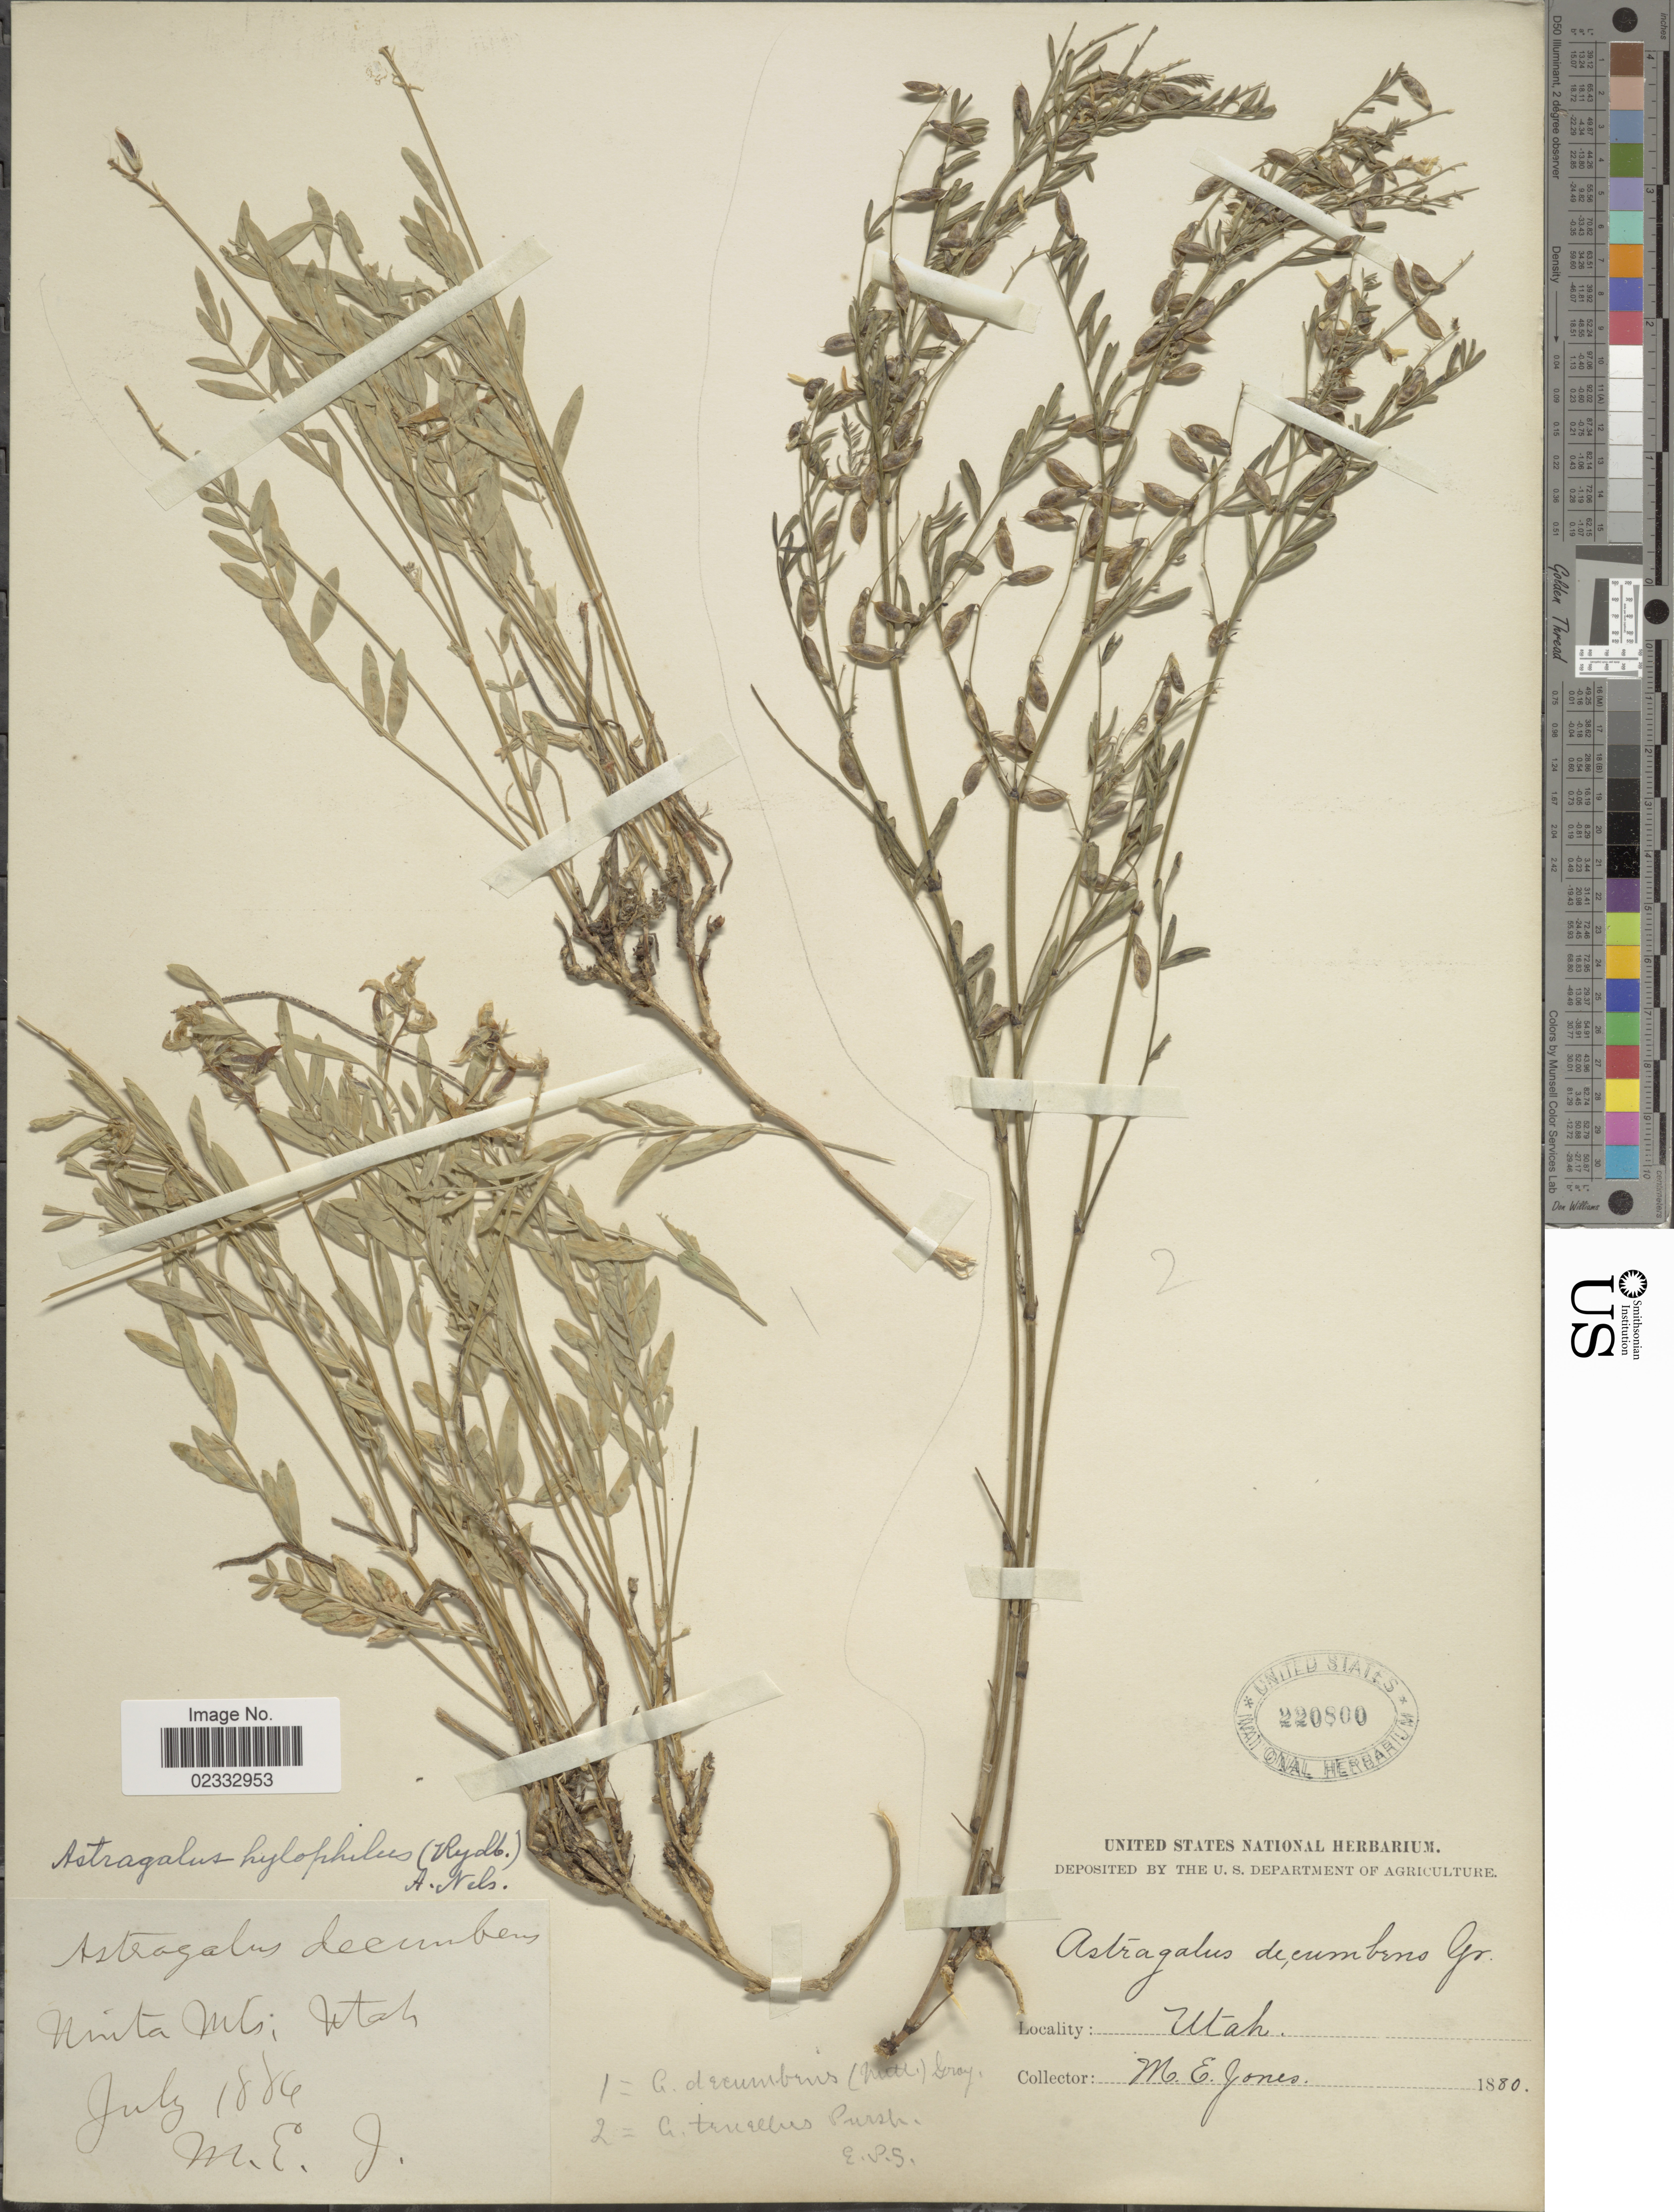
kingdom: Plantae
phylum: Tracheophyta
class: Magnoliopsida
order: Fabales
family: Fabaceae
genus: Astragalus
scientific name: Astragalus miser var. hylophilus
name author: (Rydb.) Barneby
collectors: M. E. Jones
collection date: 1884-07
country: United States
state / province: Utah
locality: Uinta Mts.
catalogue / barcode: US 220800